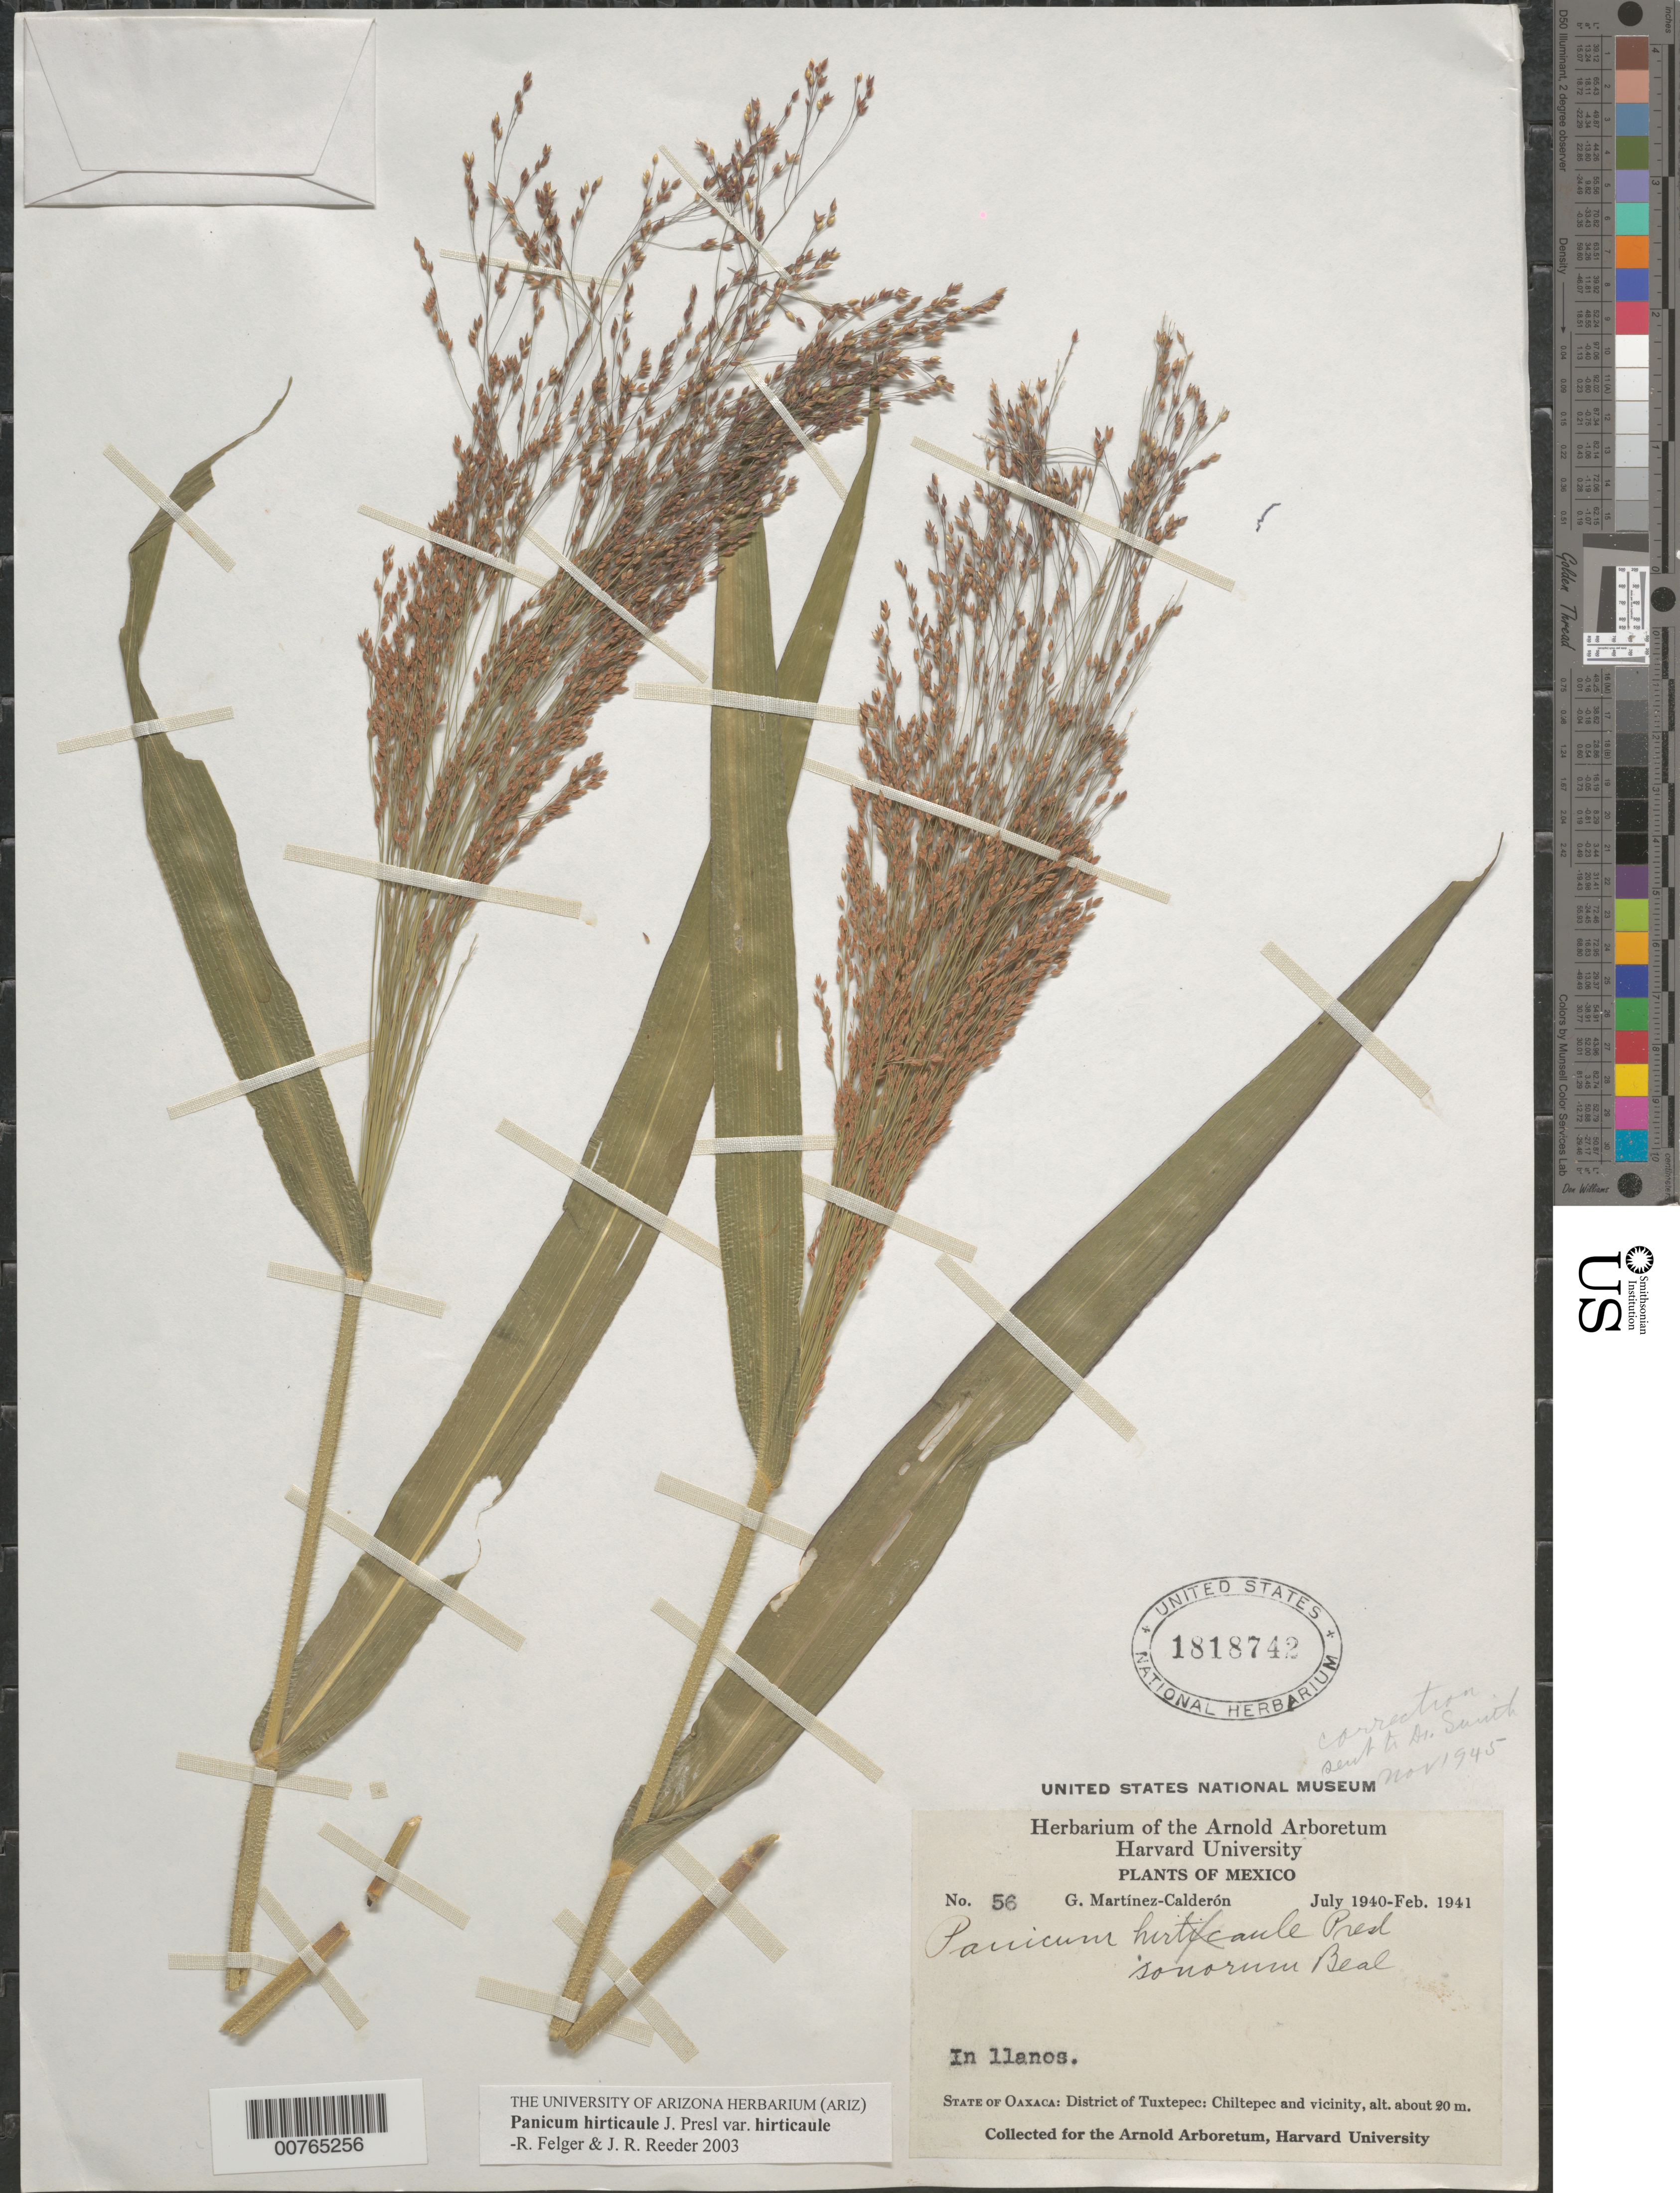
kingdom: Plantae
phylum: Tracheophyta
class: Liliopsida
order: Poales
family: Poaceae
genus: Panicum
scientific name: Panicum hirticaule var. hirticaule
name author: J. Presl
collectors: G. Martínez Calderón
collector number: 56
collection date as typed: Jul 1940 to -- Feb 1941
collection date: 1940-07/1941-02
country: Mexico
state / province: Oaxaca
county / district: Tuxtepec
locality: Chiltepec and vicinity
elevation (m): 20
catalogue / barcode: US 1818742